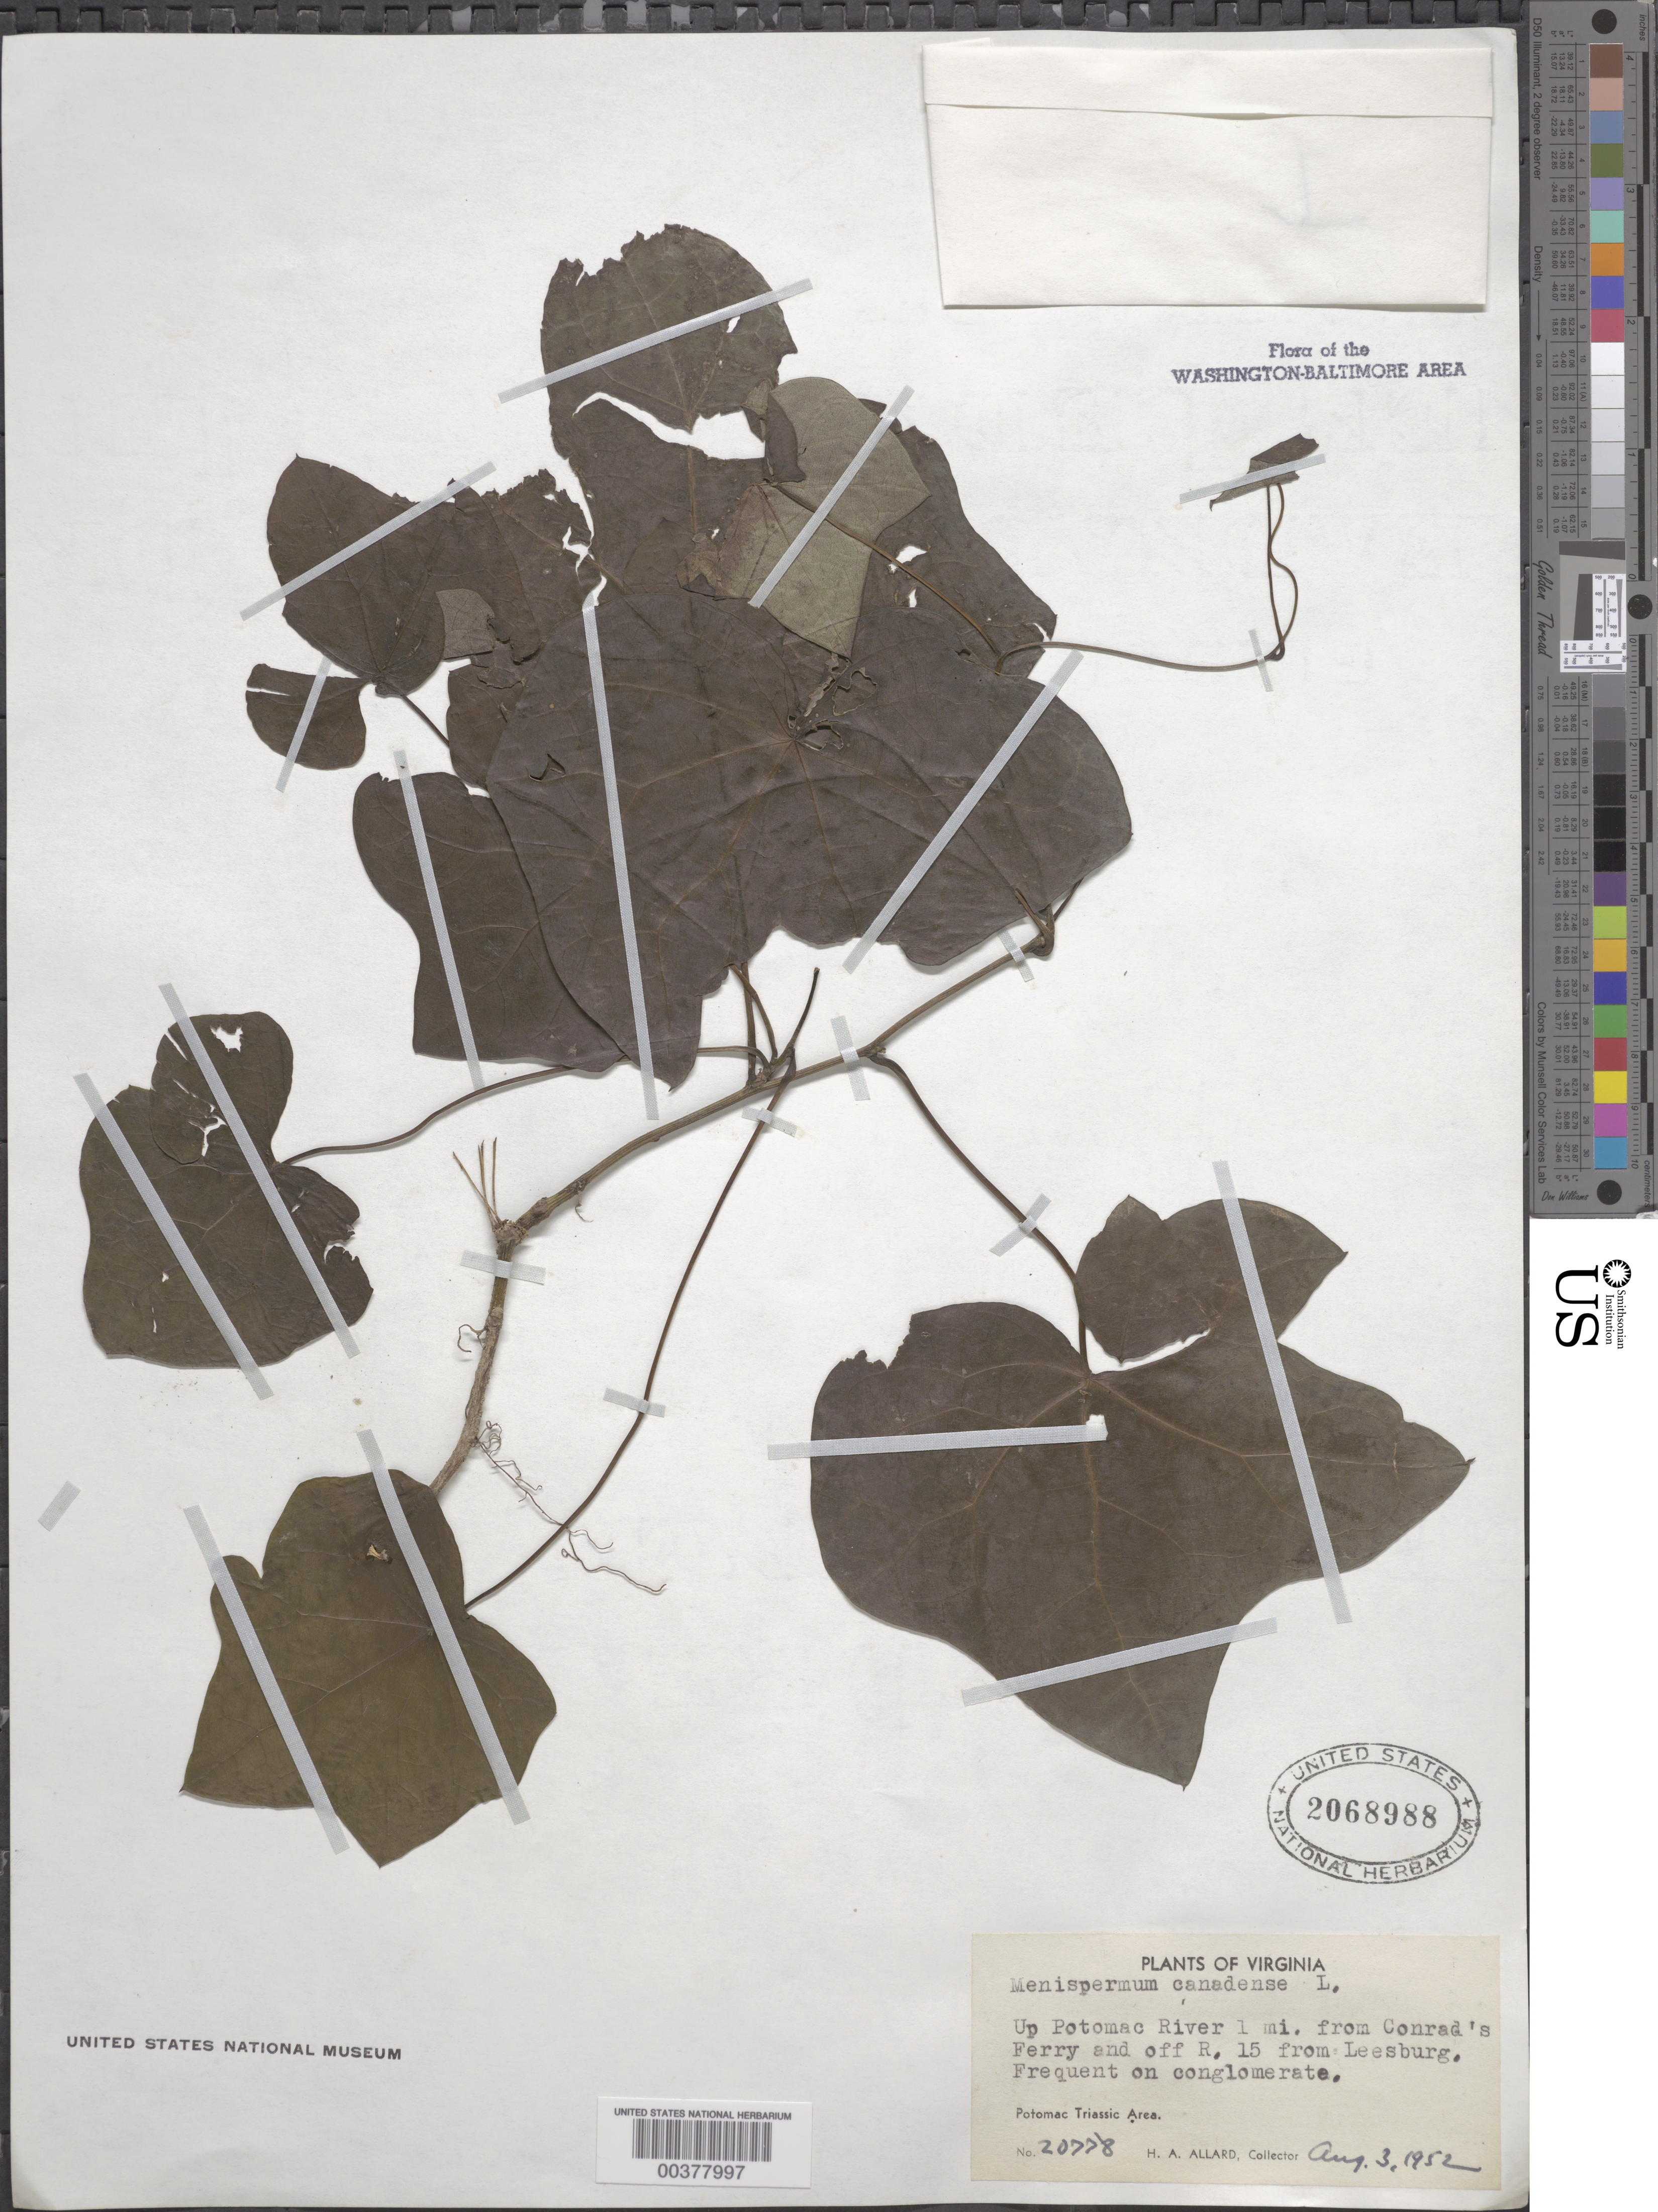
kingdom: Plantae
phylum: Tracheophyta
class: Magnoliopsida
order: Ranunculales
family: Menispermaceae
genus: Menispermum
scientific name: Menispermum canadense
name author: L.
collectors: H. A. Allard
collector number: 20778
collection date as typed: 03 Aug 1952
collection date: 1952-08-03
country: United States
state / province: Virginia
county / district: Loudoun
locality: Upstream from Conrads Ferry and off Route 15, Potomac River C. and O. Canal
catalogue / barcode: US 2068988